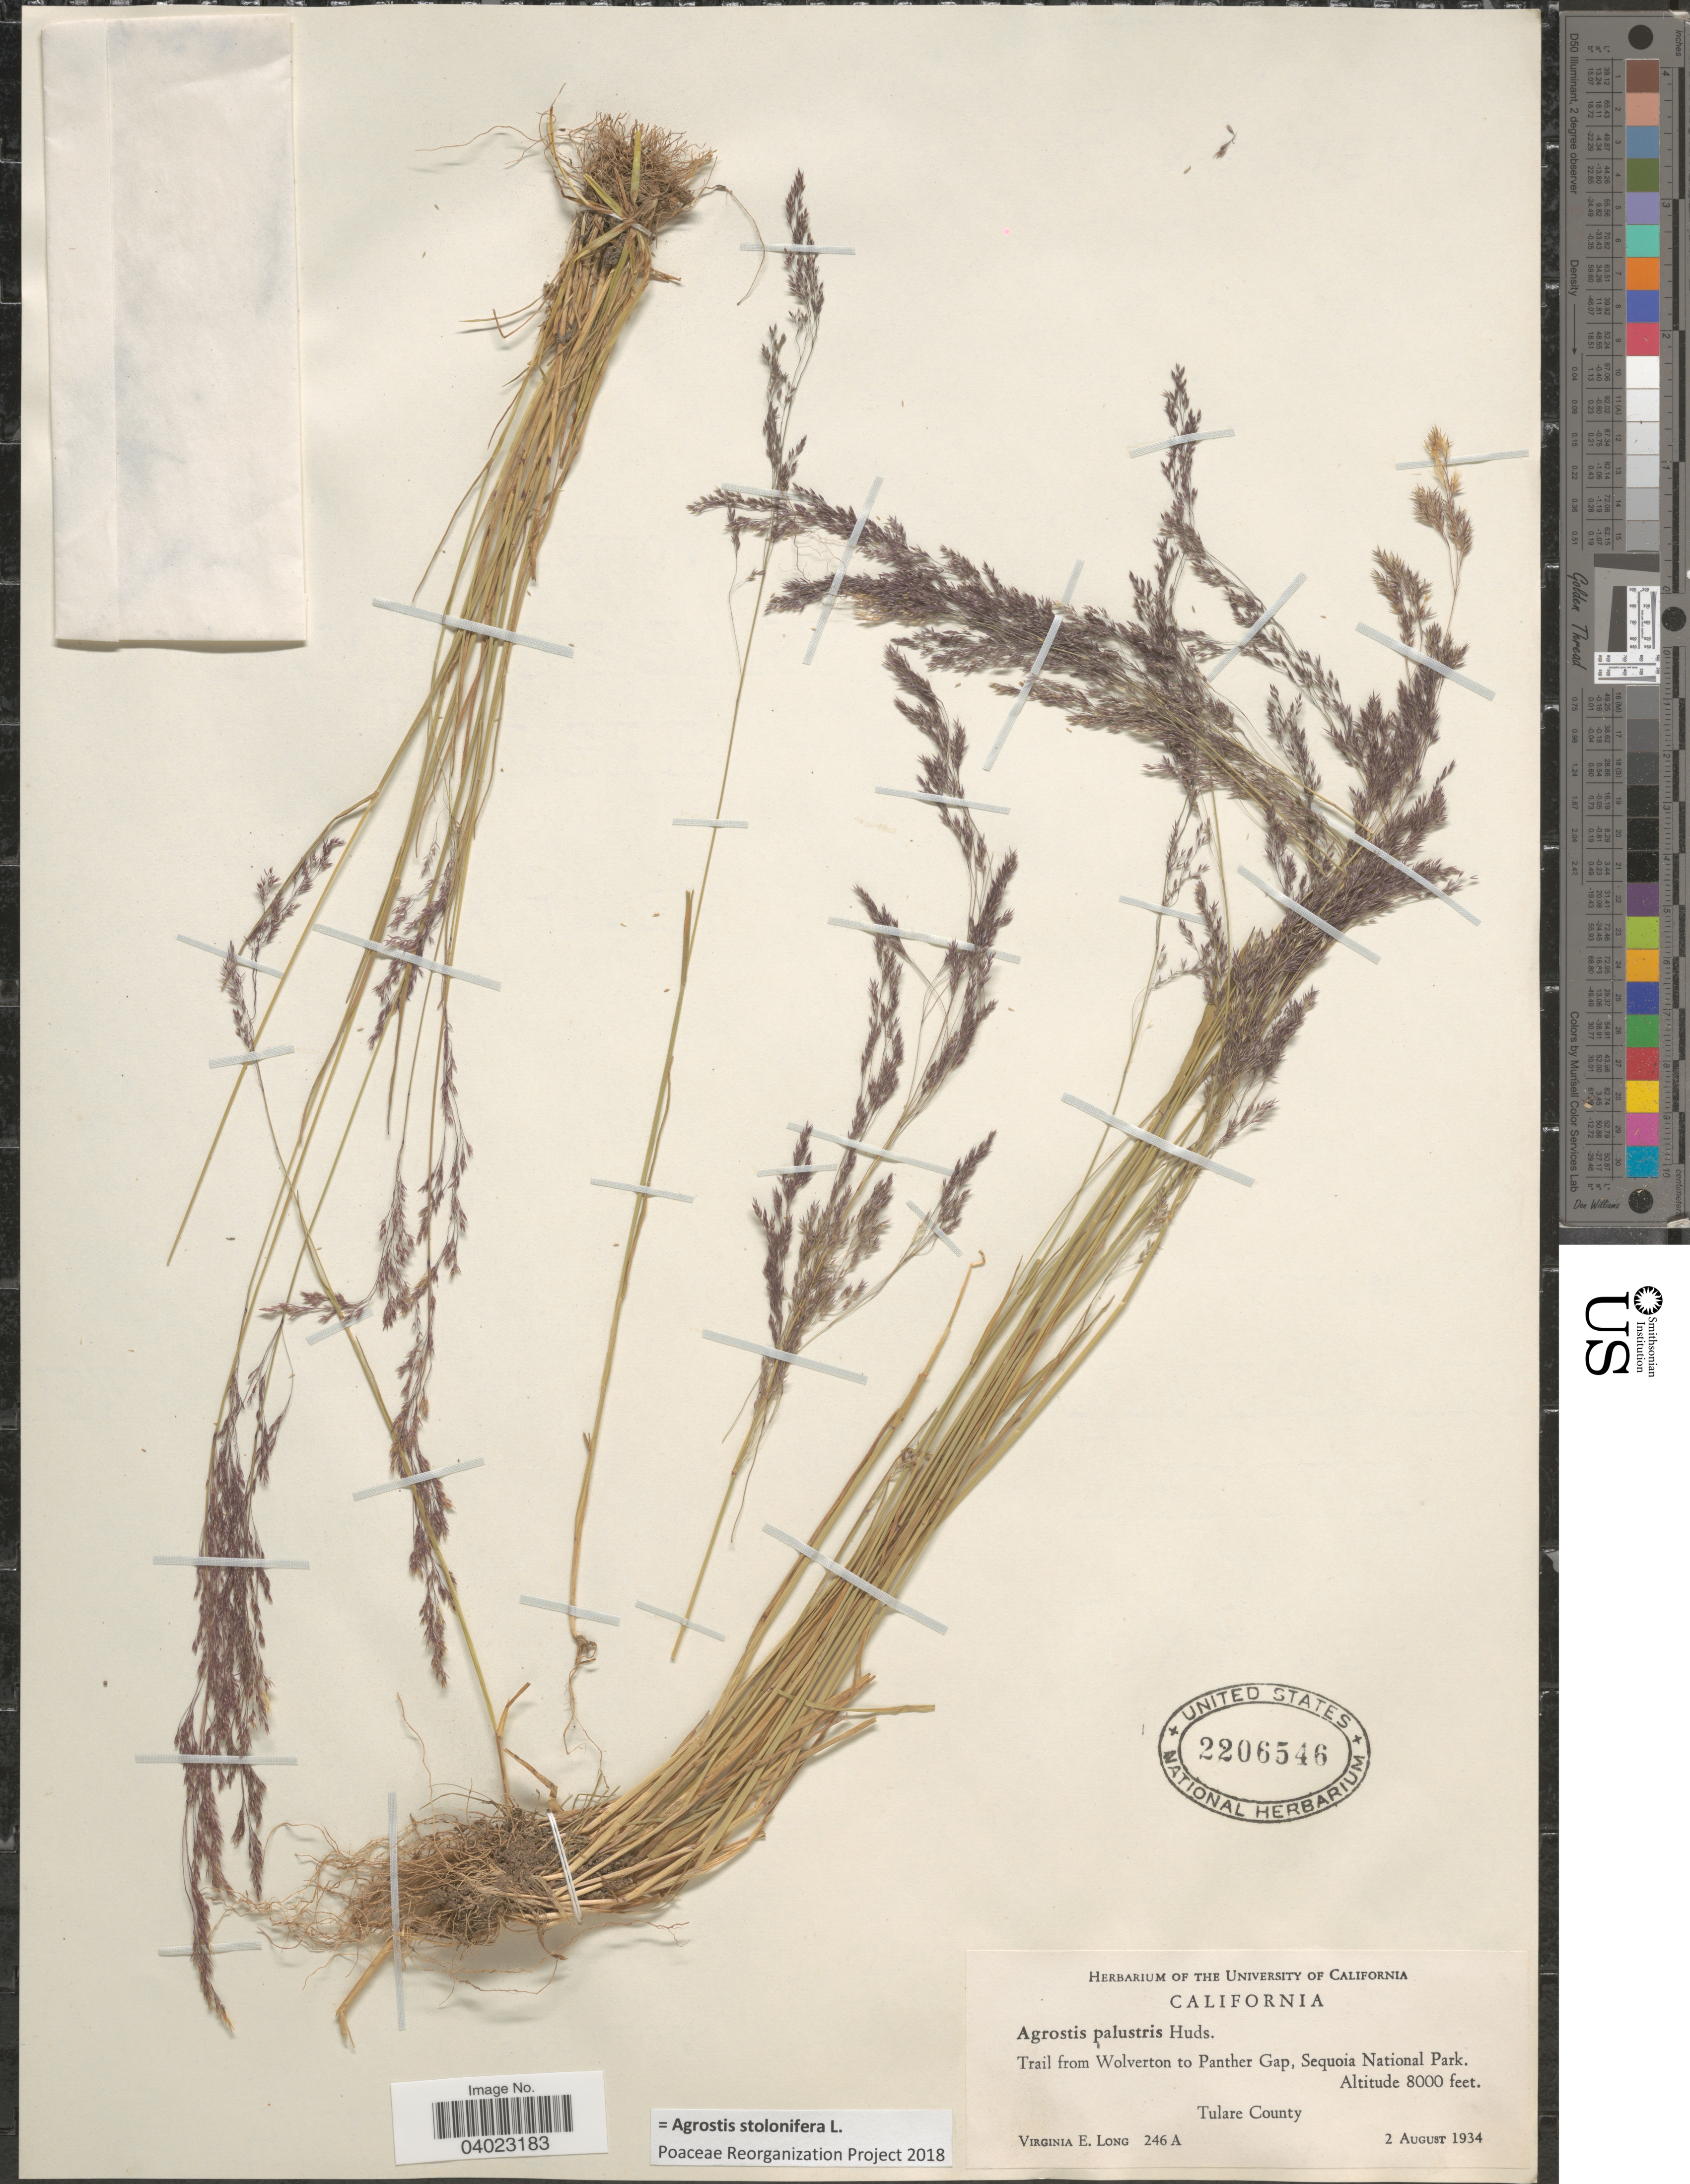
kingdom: Plantae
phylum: Tracheophyta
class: Liliopsida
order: Poales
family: Poaceae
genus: Agrostis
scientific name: Agrostis stolonifera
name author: L.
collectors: V. Long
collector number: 246A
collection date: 1934-08-02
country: United States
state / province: California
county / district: Tulare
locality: Trail from Wolverton to Panther Gap, Sequoia National Park. Tulare County.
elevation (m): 2438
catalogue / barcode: US 2206546